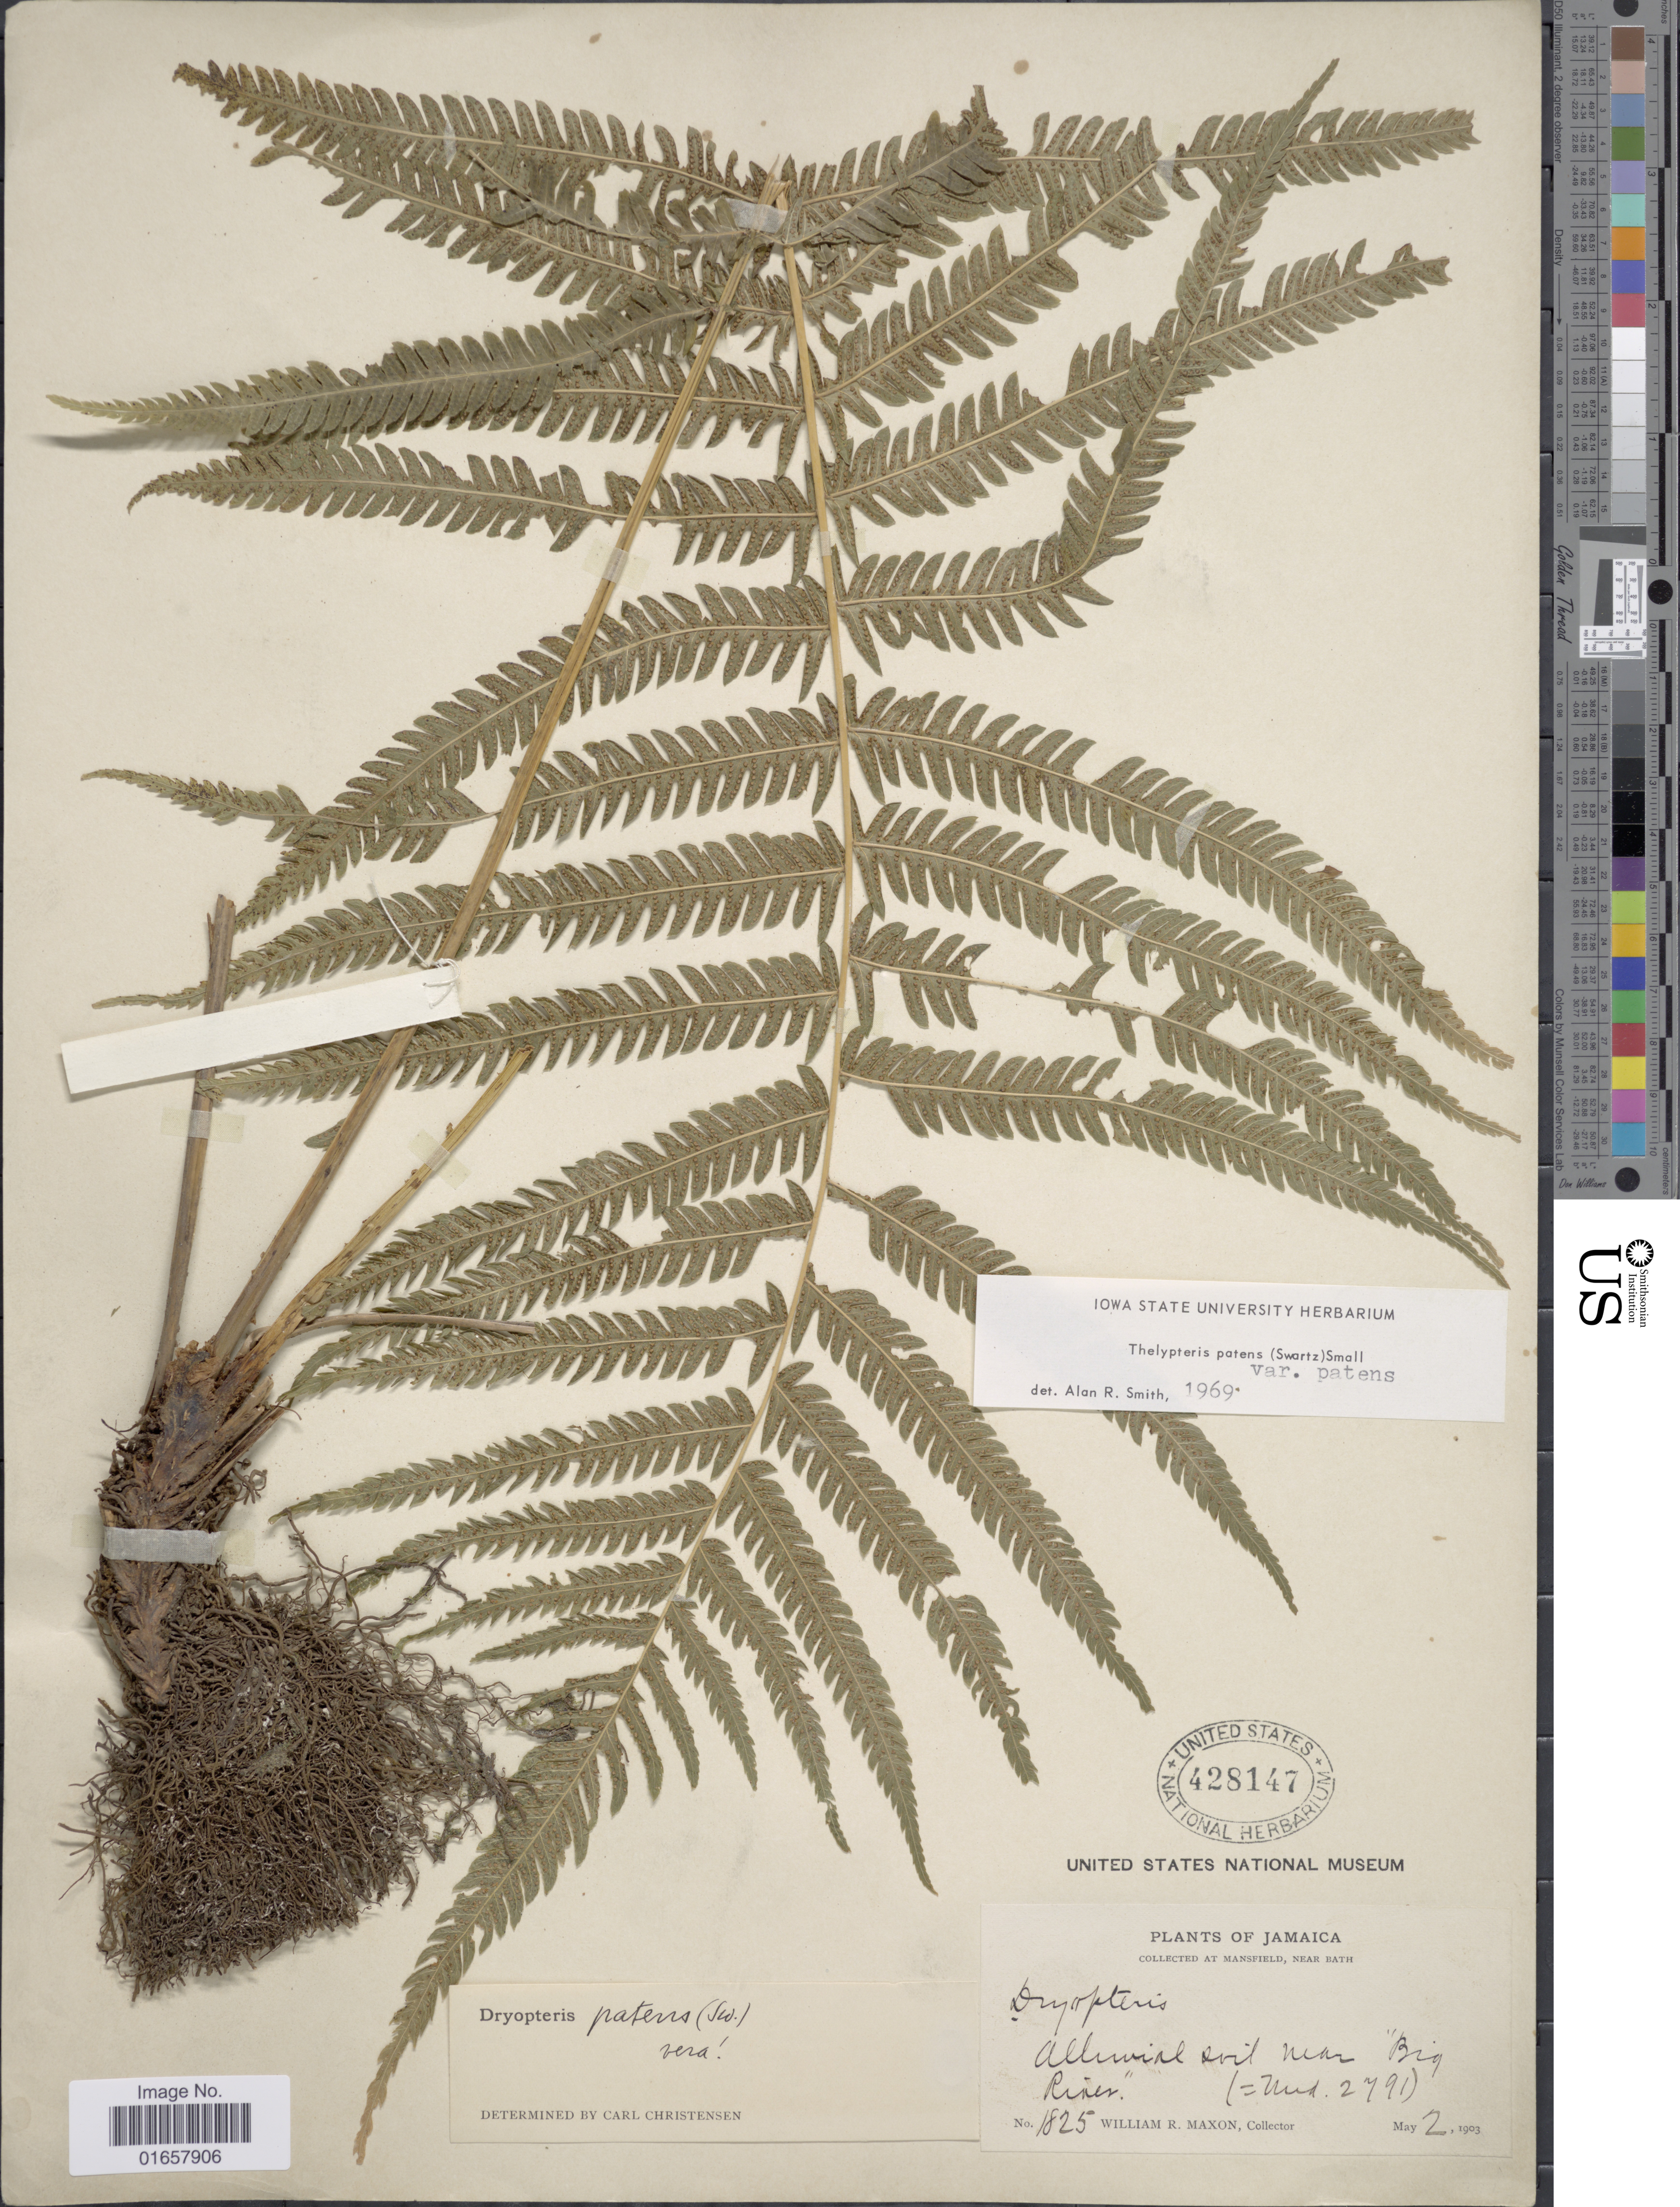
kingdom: Plantae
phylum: Tracheophyta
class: Polypodiopsida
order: Polypodiales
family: Thelypteridaceae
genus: Christella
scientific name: Christella patens var. patens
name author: (Sw.) Holttum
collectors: W. R. Maxon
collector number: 1825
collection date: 1903-05-02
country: Jamaica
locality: at Mansfield, near Bath, alluvial soil, near Big River.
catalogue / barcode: US 428147